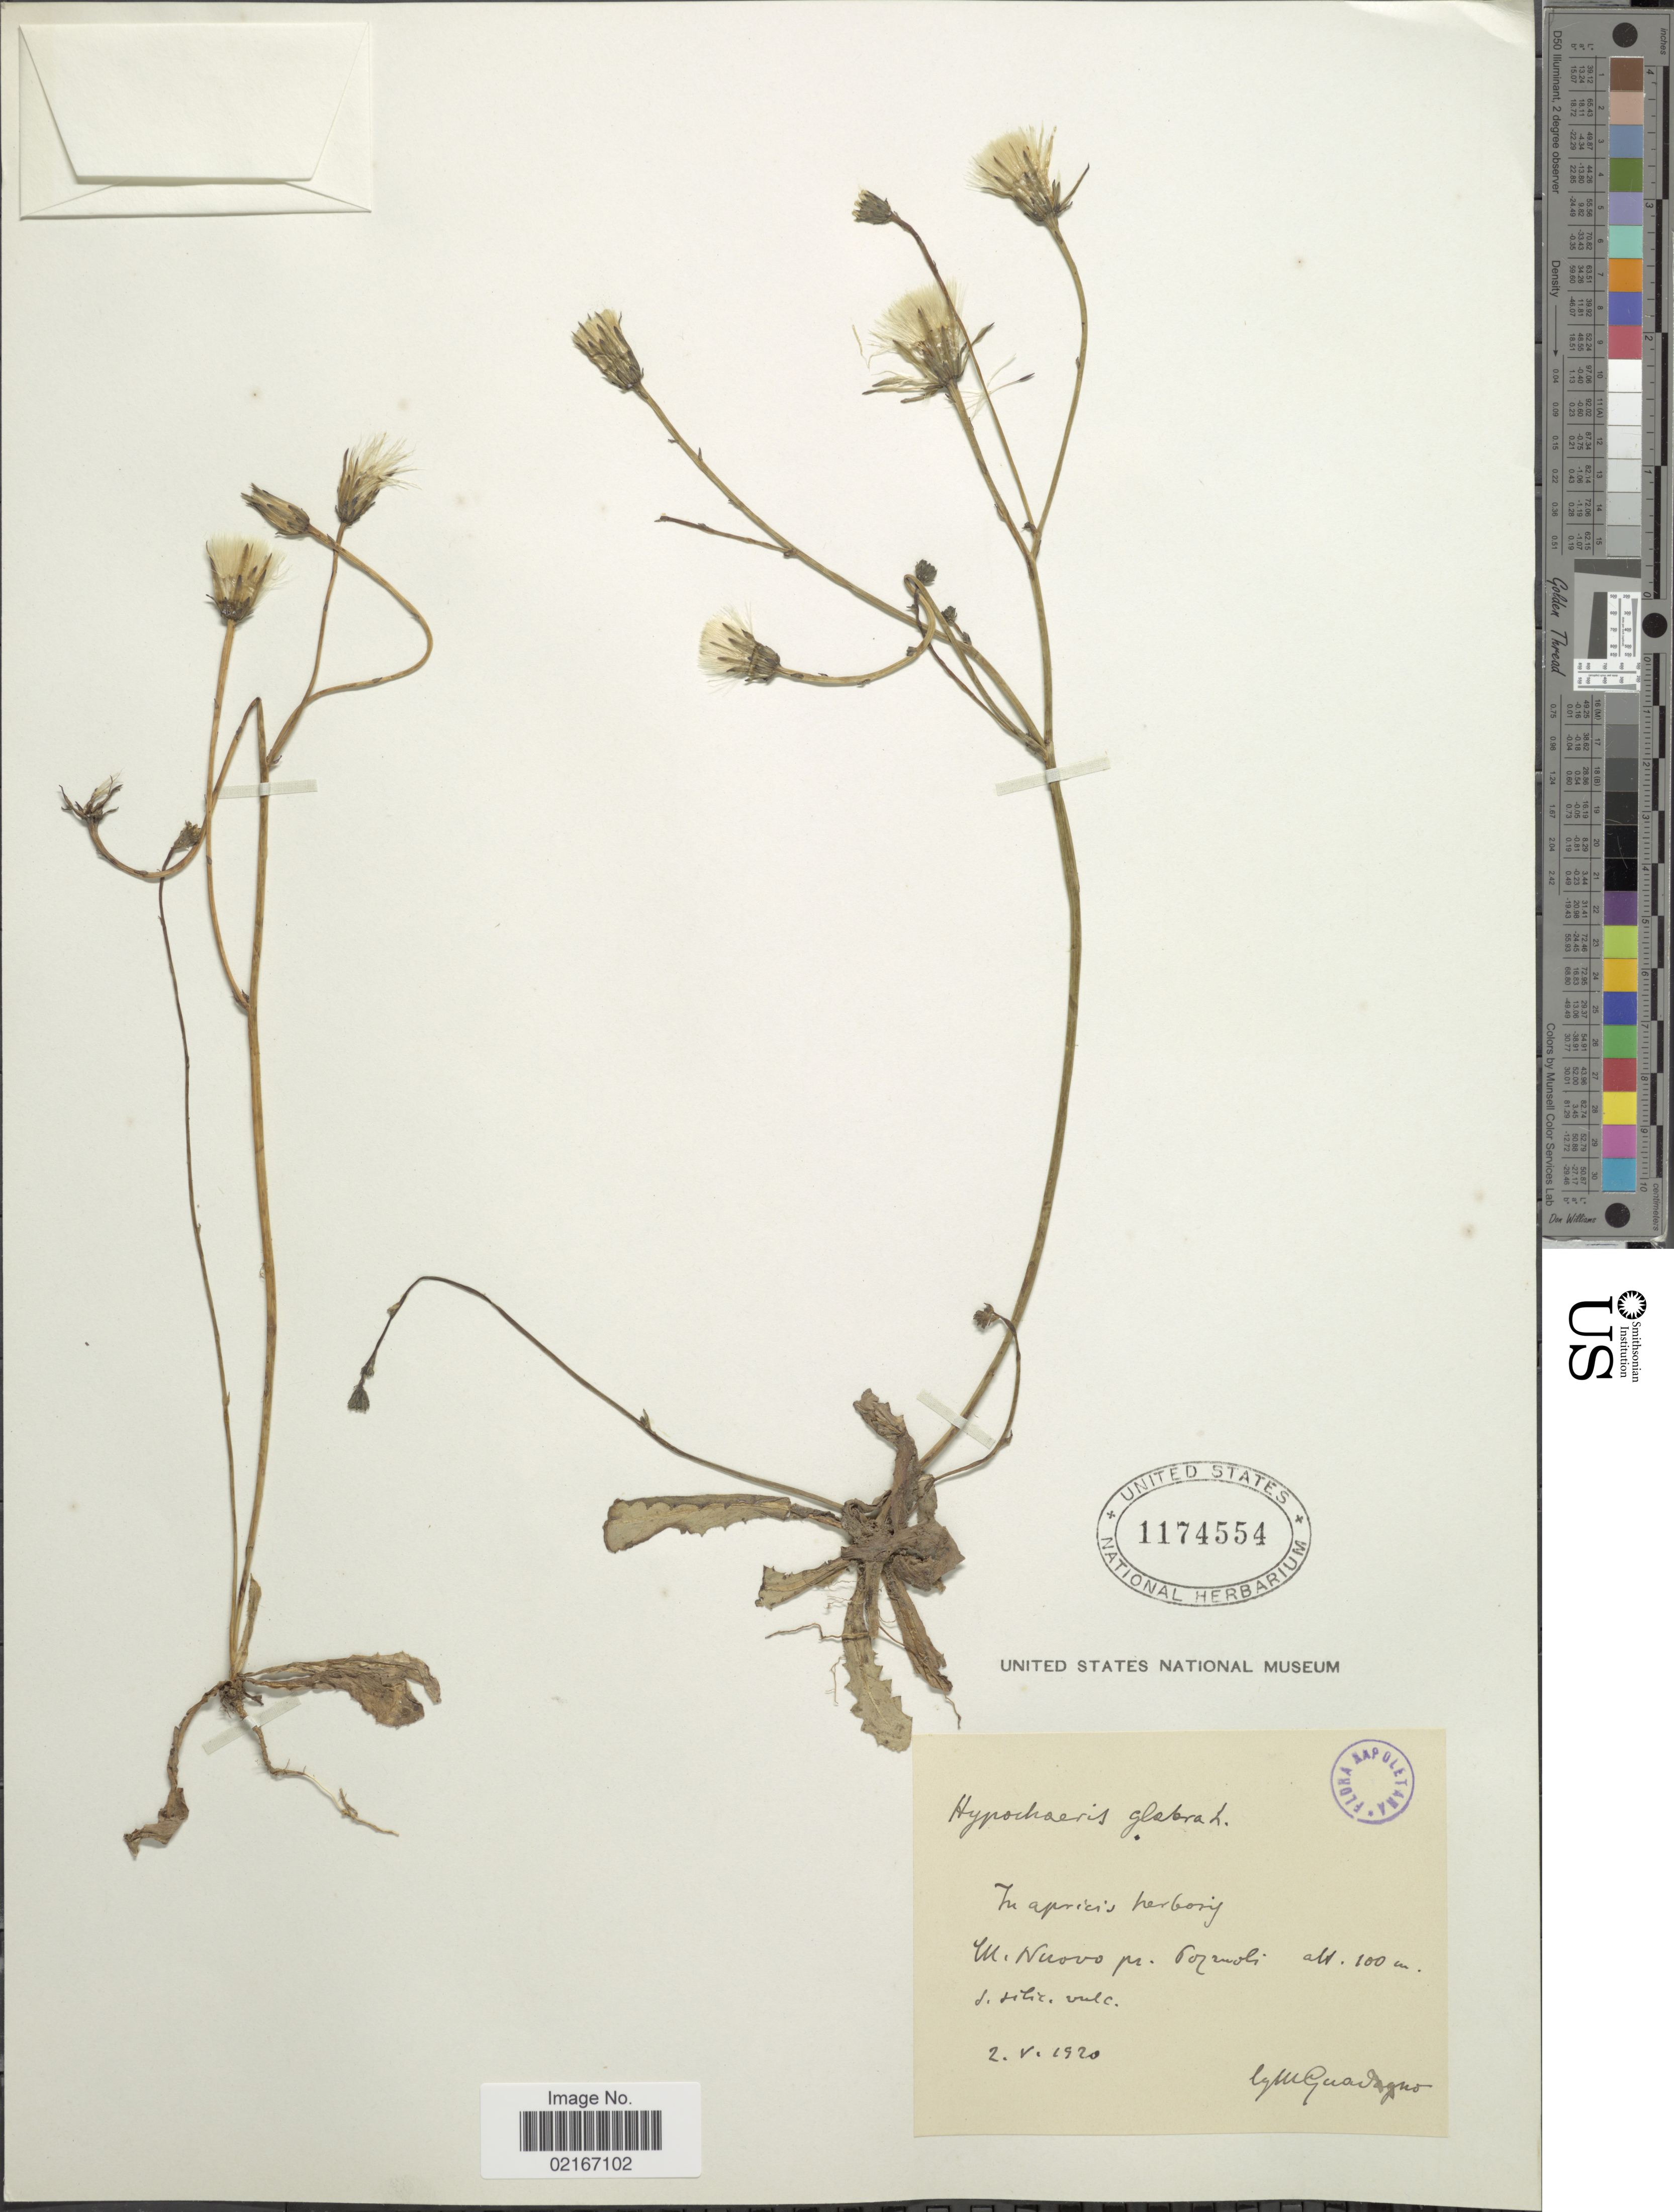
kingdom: Plantae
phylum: Tracheophyta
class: Magnoliopsida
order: Asterales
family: Asteraceae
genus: Hypochaeris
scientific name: Hypochaeris glabra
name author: L.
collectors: M. Guadagno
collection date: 1920-05-02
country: Italy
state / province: Campania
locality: M. Nuovo pr. Pozzuoli, S. silic. vulc.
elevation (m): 100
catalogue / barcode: US 1174554